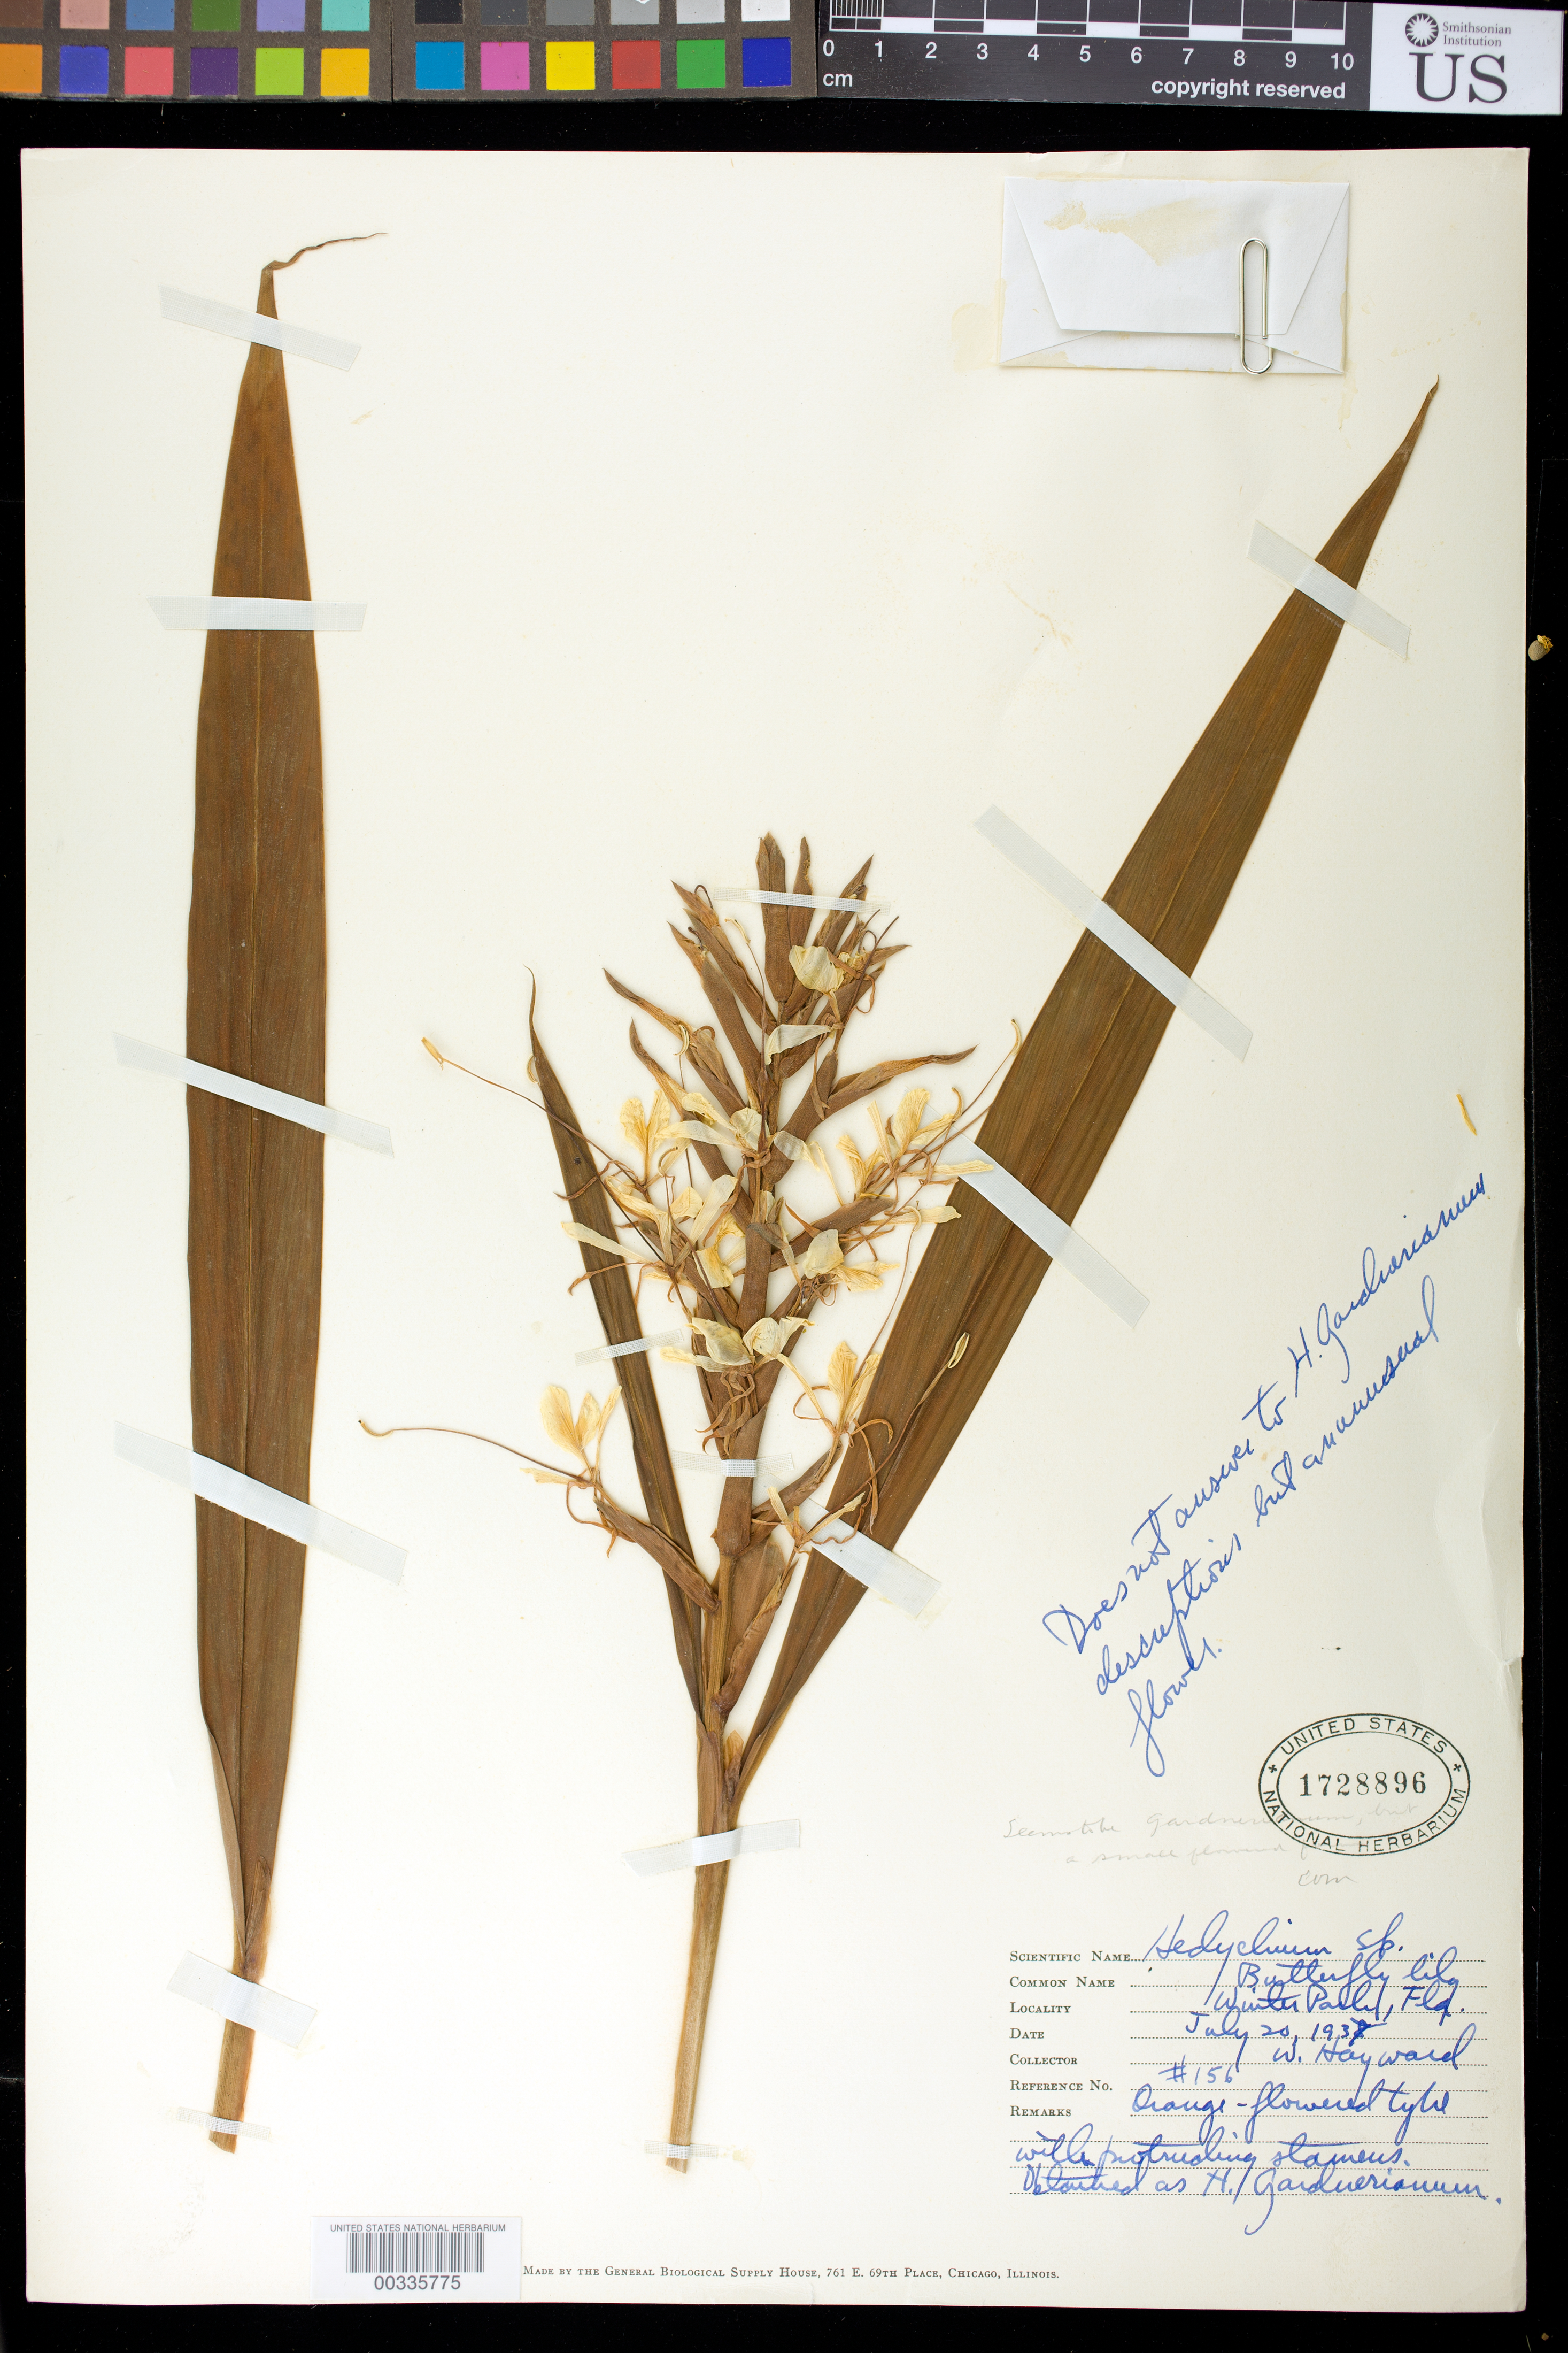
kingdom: Plantae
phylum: Tracheophyta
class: Liliopsida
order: Zingiberales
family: Zingiberaceae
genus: Hedychium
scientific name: Hedychium sp.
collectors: W. Hayward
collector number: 156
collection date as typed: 20 Jul 1937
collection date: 1937-07-20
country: United States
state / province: Florida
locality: Southern Florida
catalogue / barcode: US 1728896